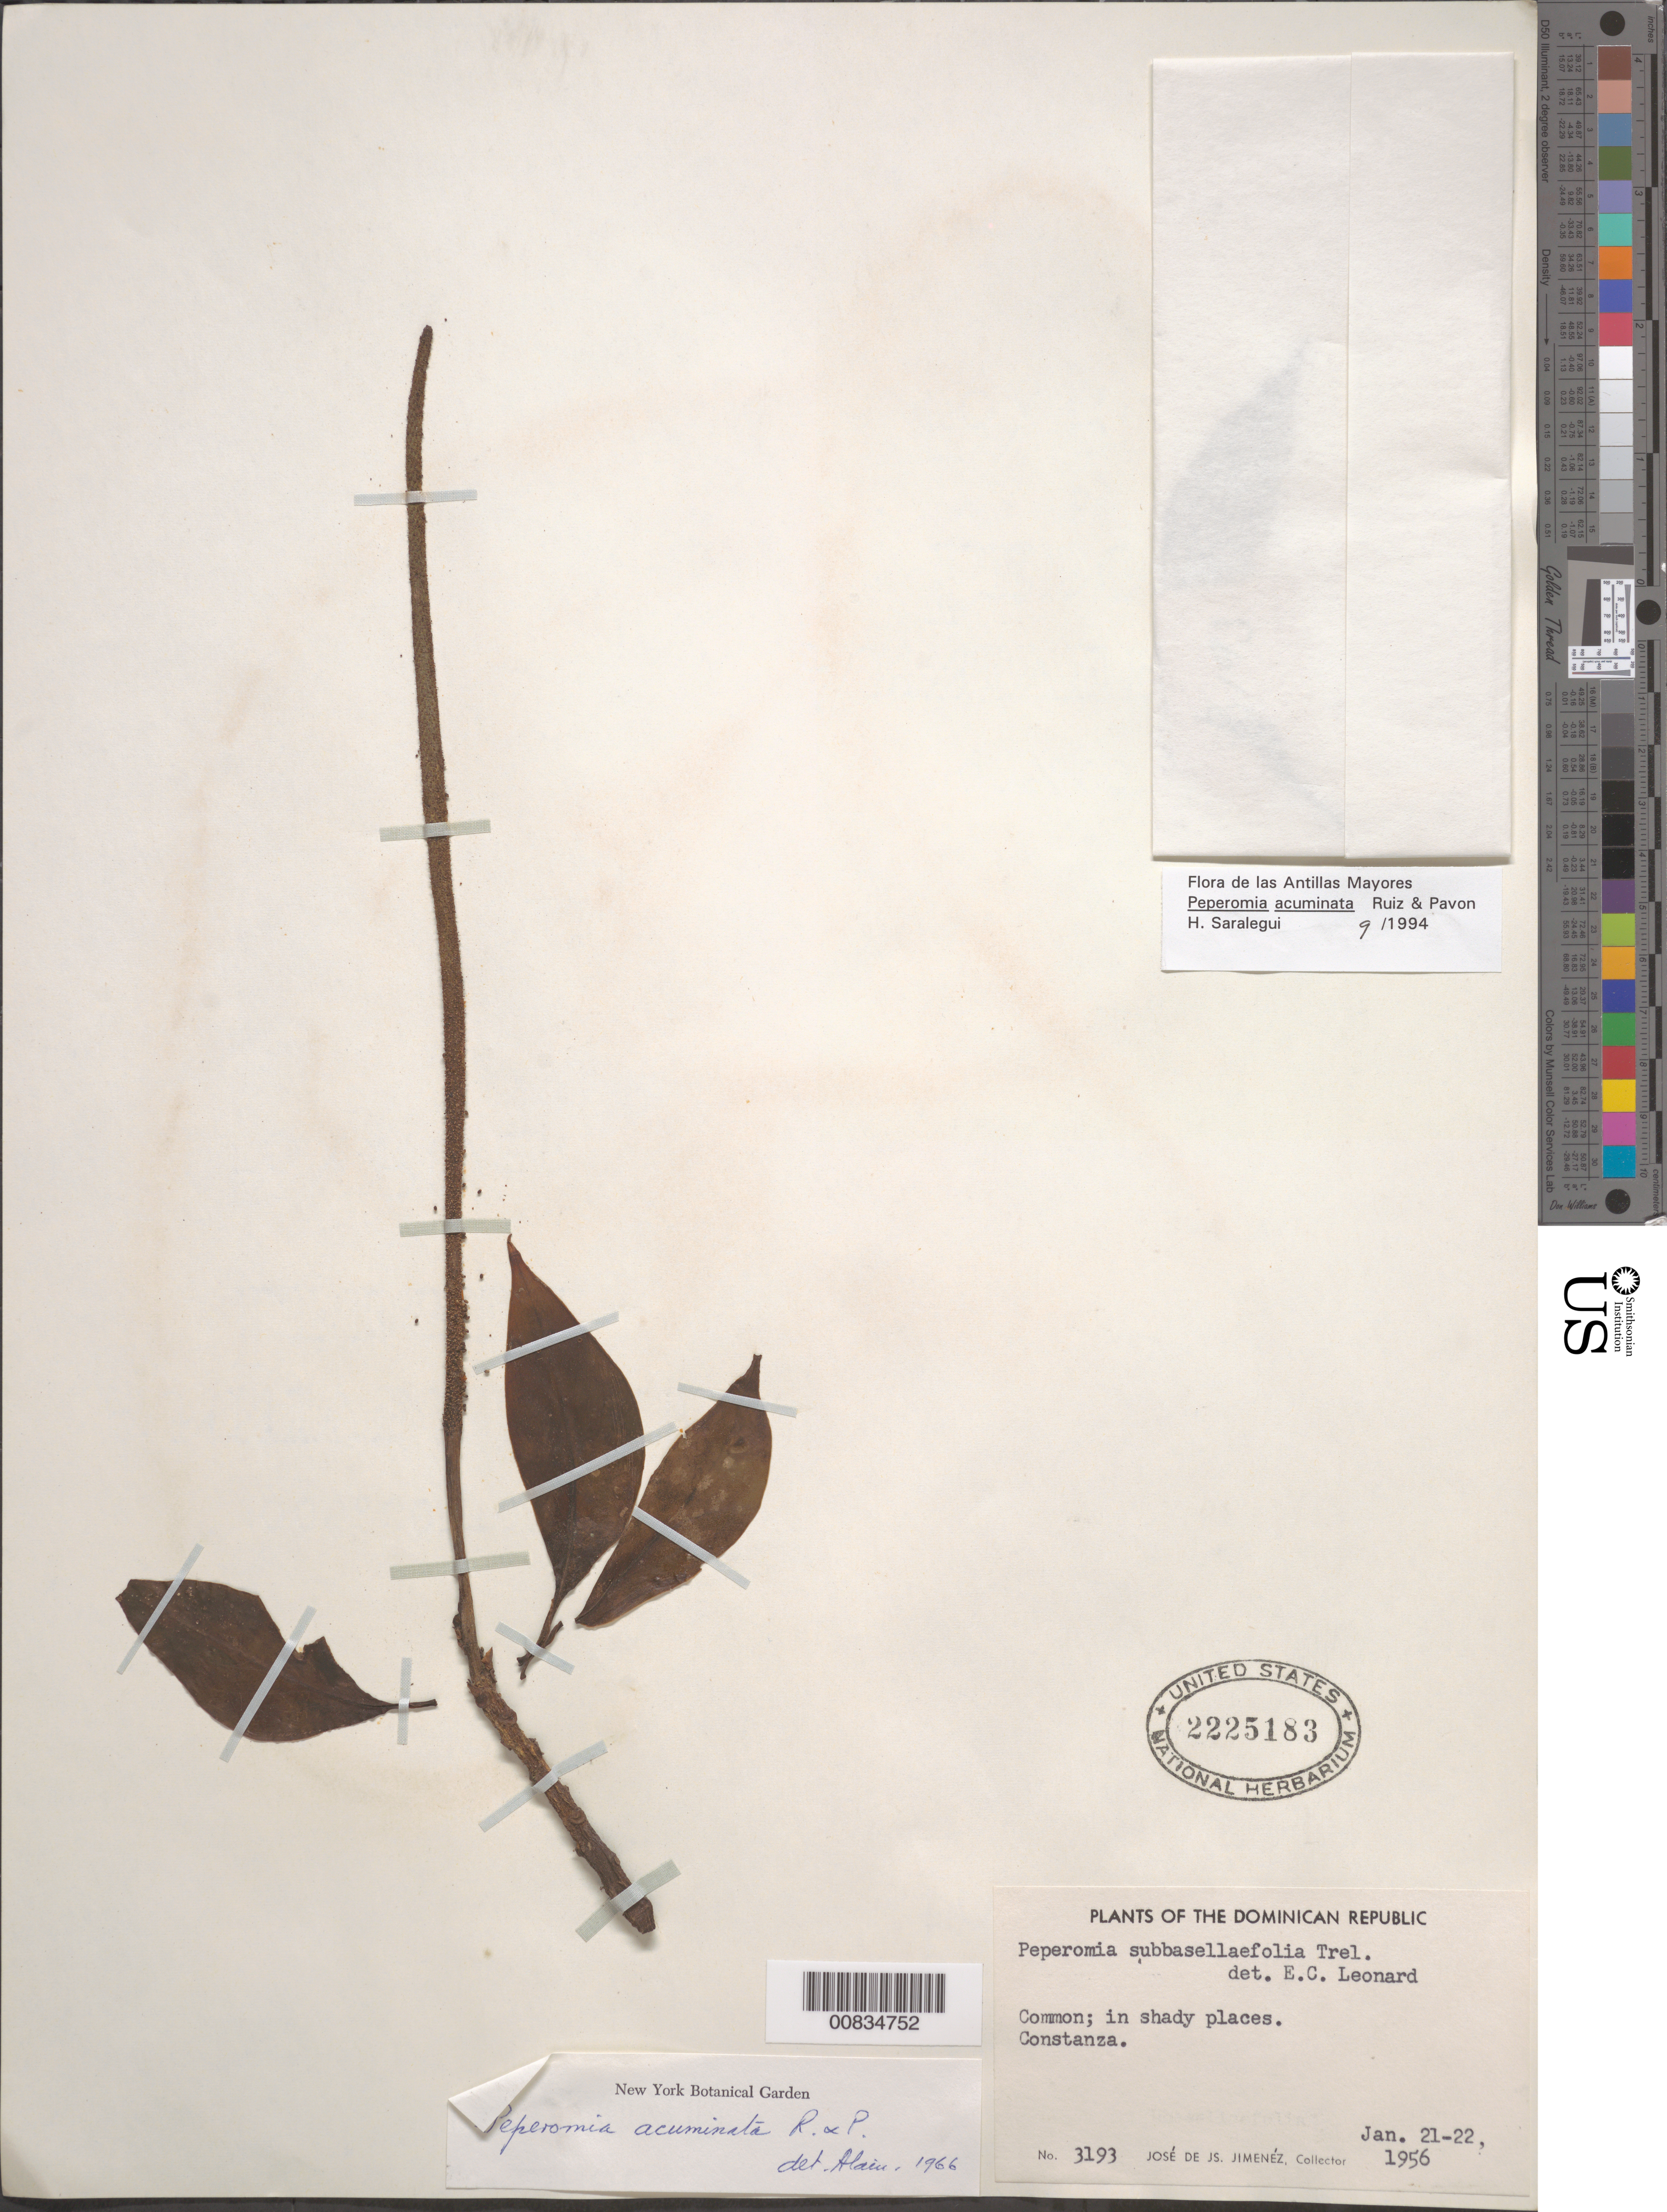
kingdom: Plantae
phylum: Tracheophyta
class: Magnoliopsida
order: Piperales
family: Piperaceae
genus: Peperomia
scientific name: Peperomia acuminata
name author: Ruiz & Pav.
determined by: Saralegui Boza, H., (HAJB), Jardin Botanico Nacional (Habana)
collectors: J. J. Jiménez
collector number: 3193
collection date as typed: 21 Jan 1956 to 22 Jan 1956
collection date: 1956-01-21/1956-01-22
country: Dominican Republic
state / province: La Vega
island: Hispaniola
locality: Constanza.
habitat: Shady places.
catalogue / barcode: US 2225183